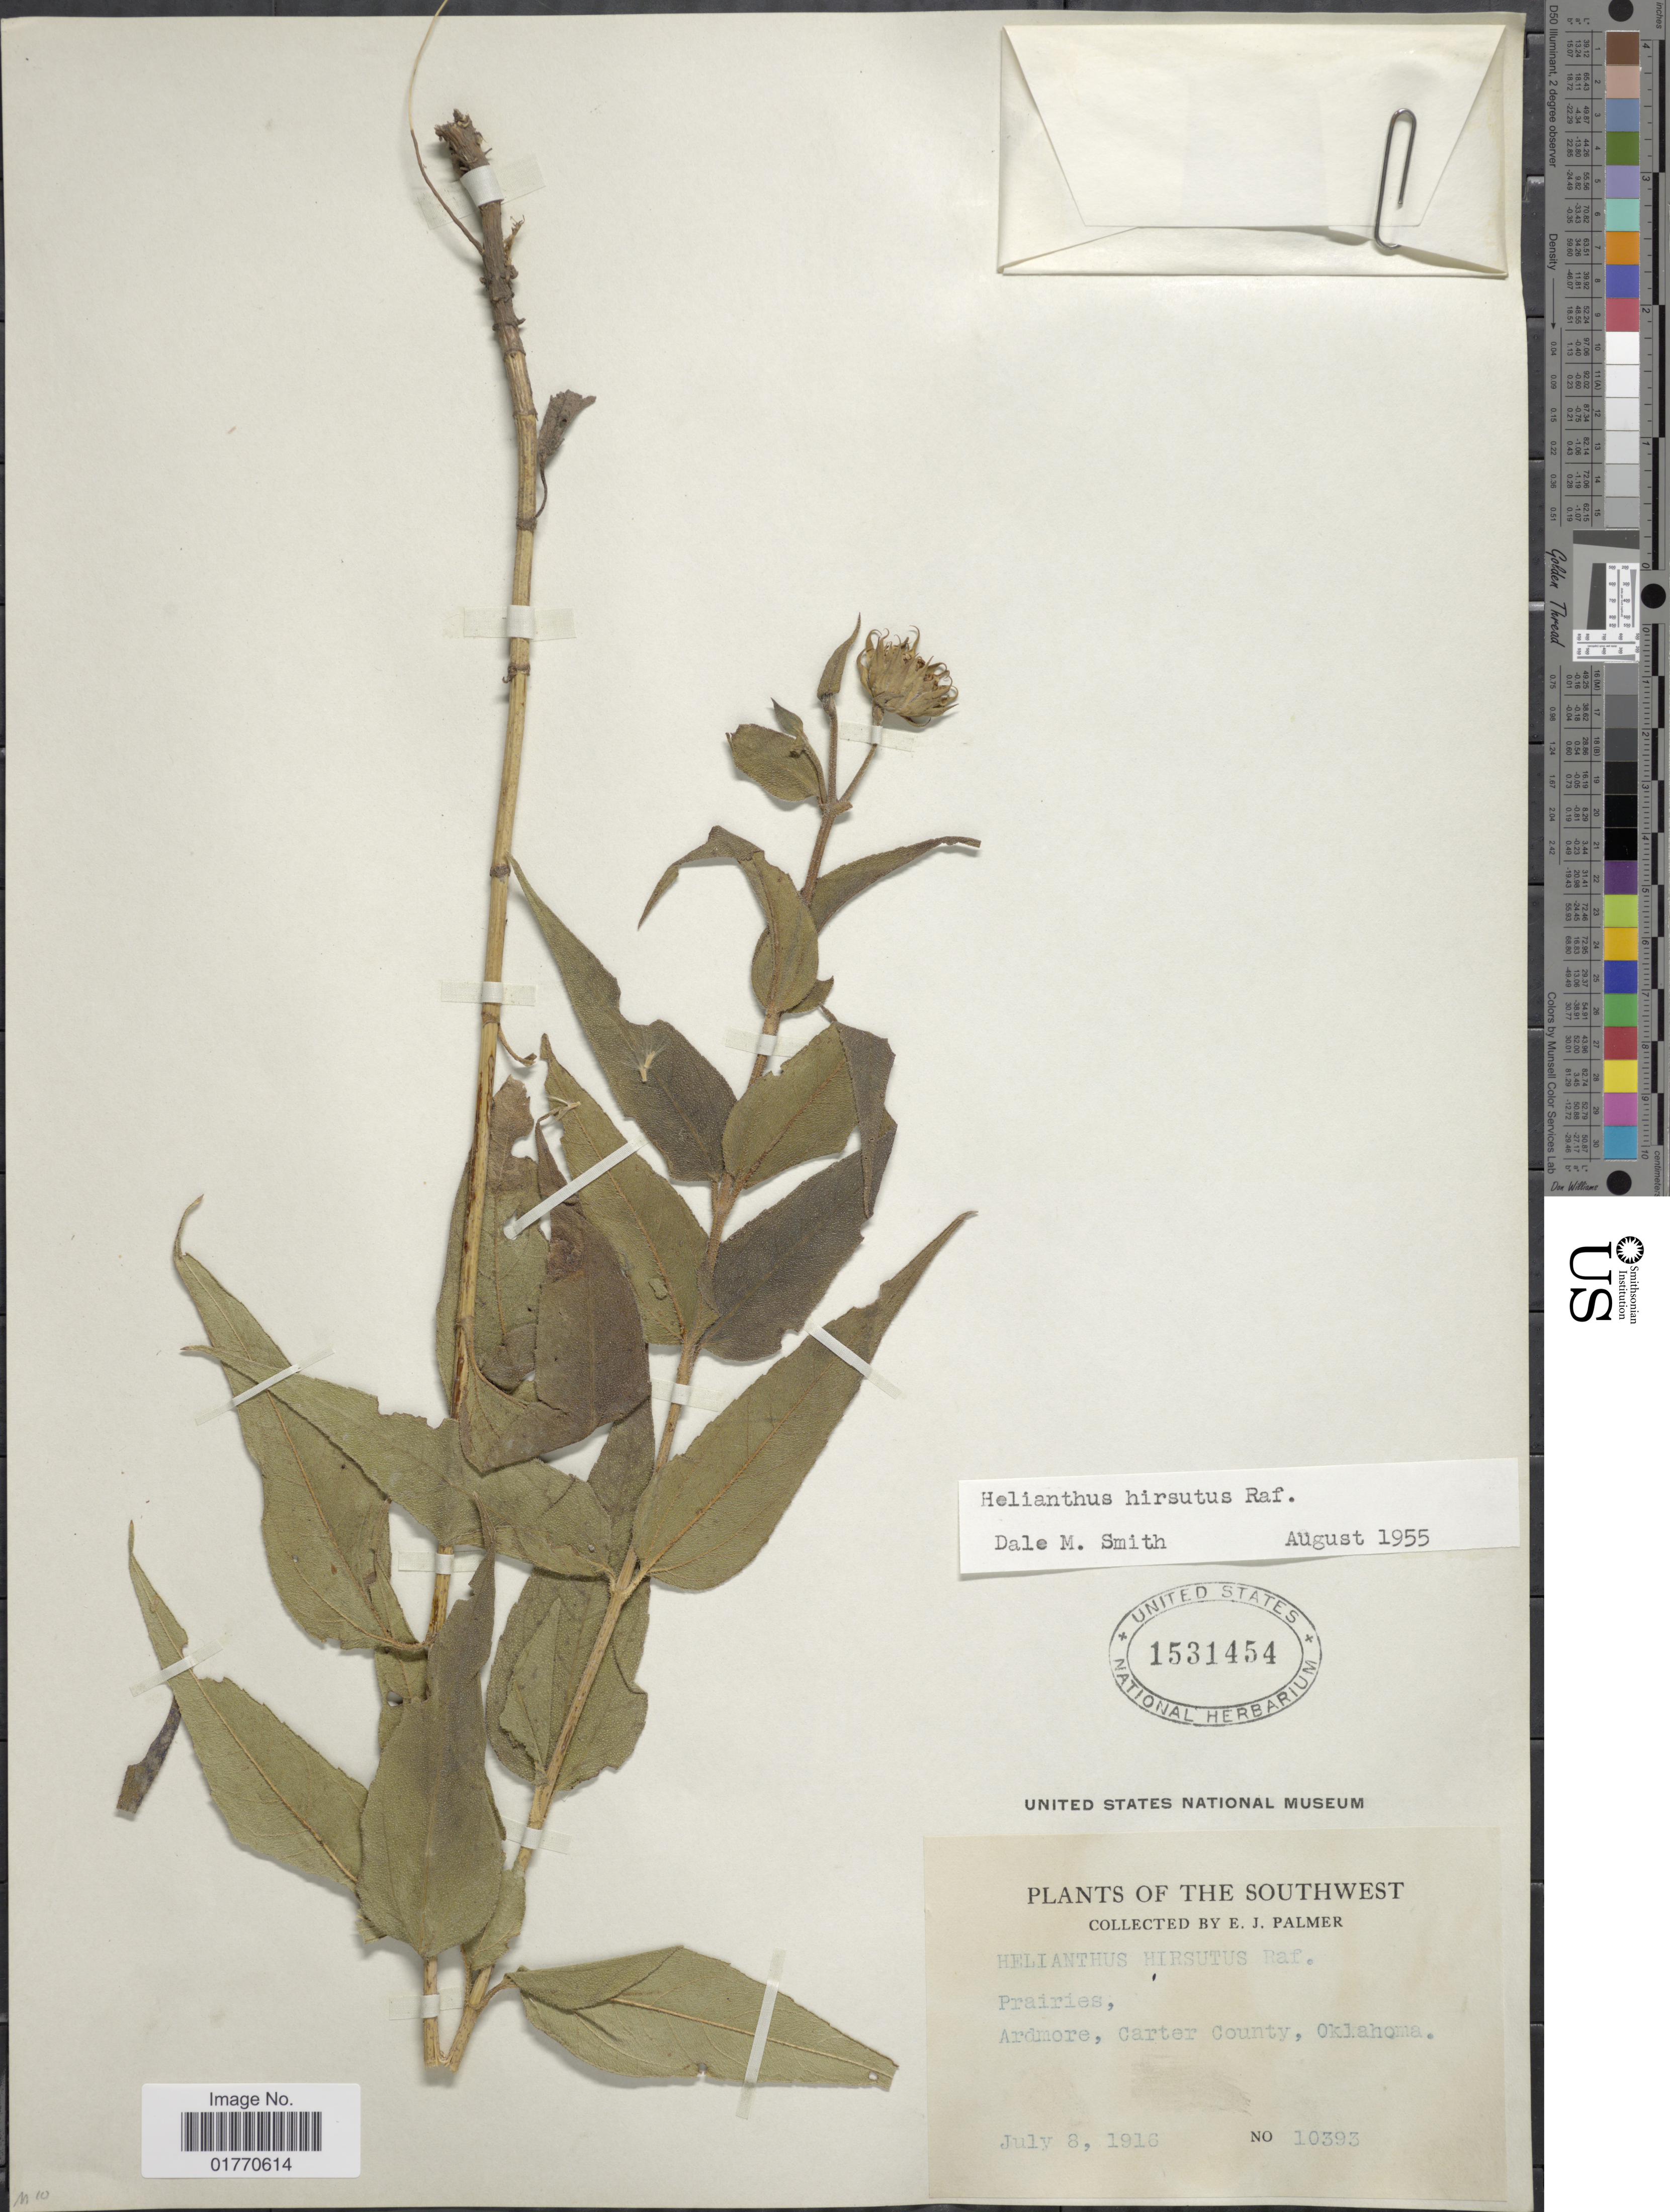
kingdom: Plantae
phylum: Tracheophyta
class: Magnoliopsida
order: Asterales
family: Asteraceae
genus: Helianthus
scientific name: Helianthus hirsutus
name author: Raf.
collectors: E. J. Palmer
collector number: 10393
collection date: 1916-07-08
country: United States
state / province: Oklahoma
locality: Ardmore, Carter County, Oklahoma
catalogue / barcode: US 1531454